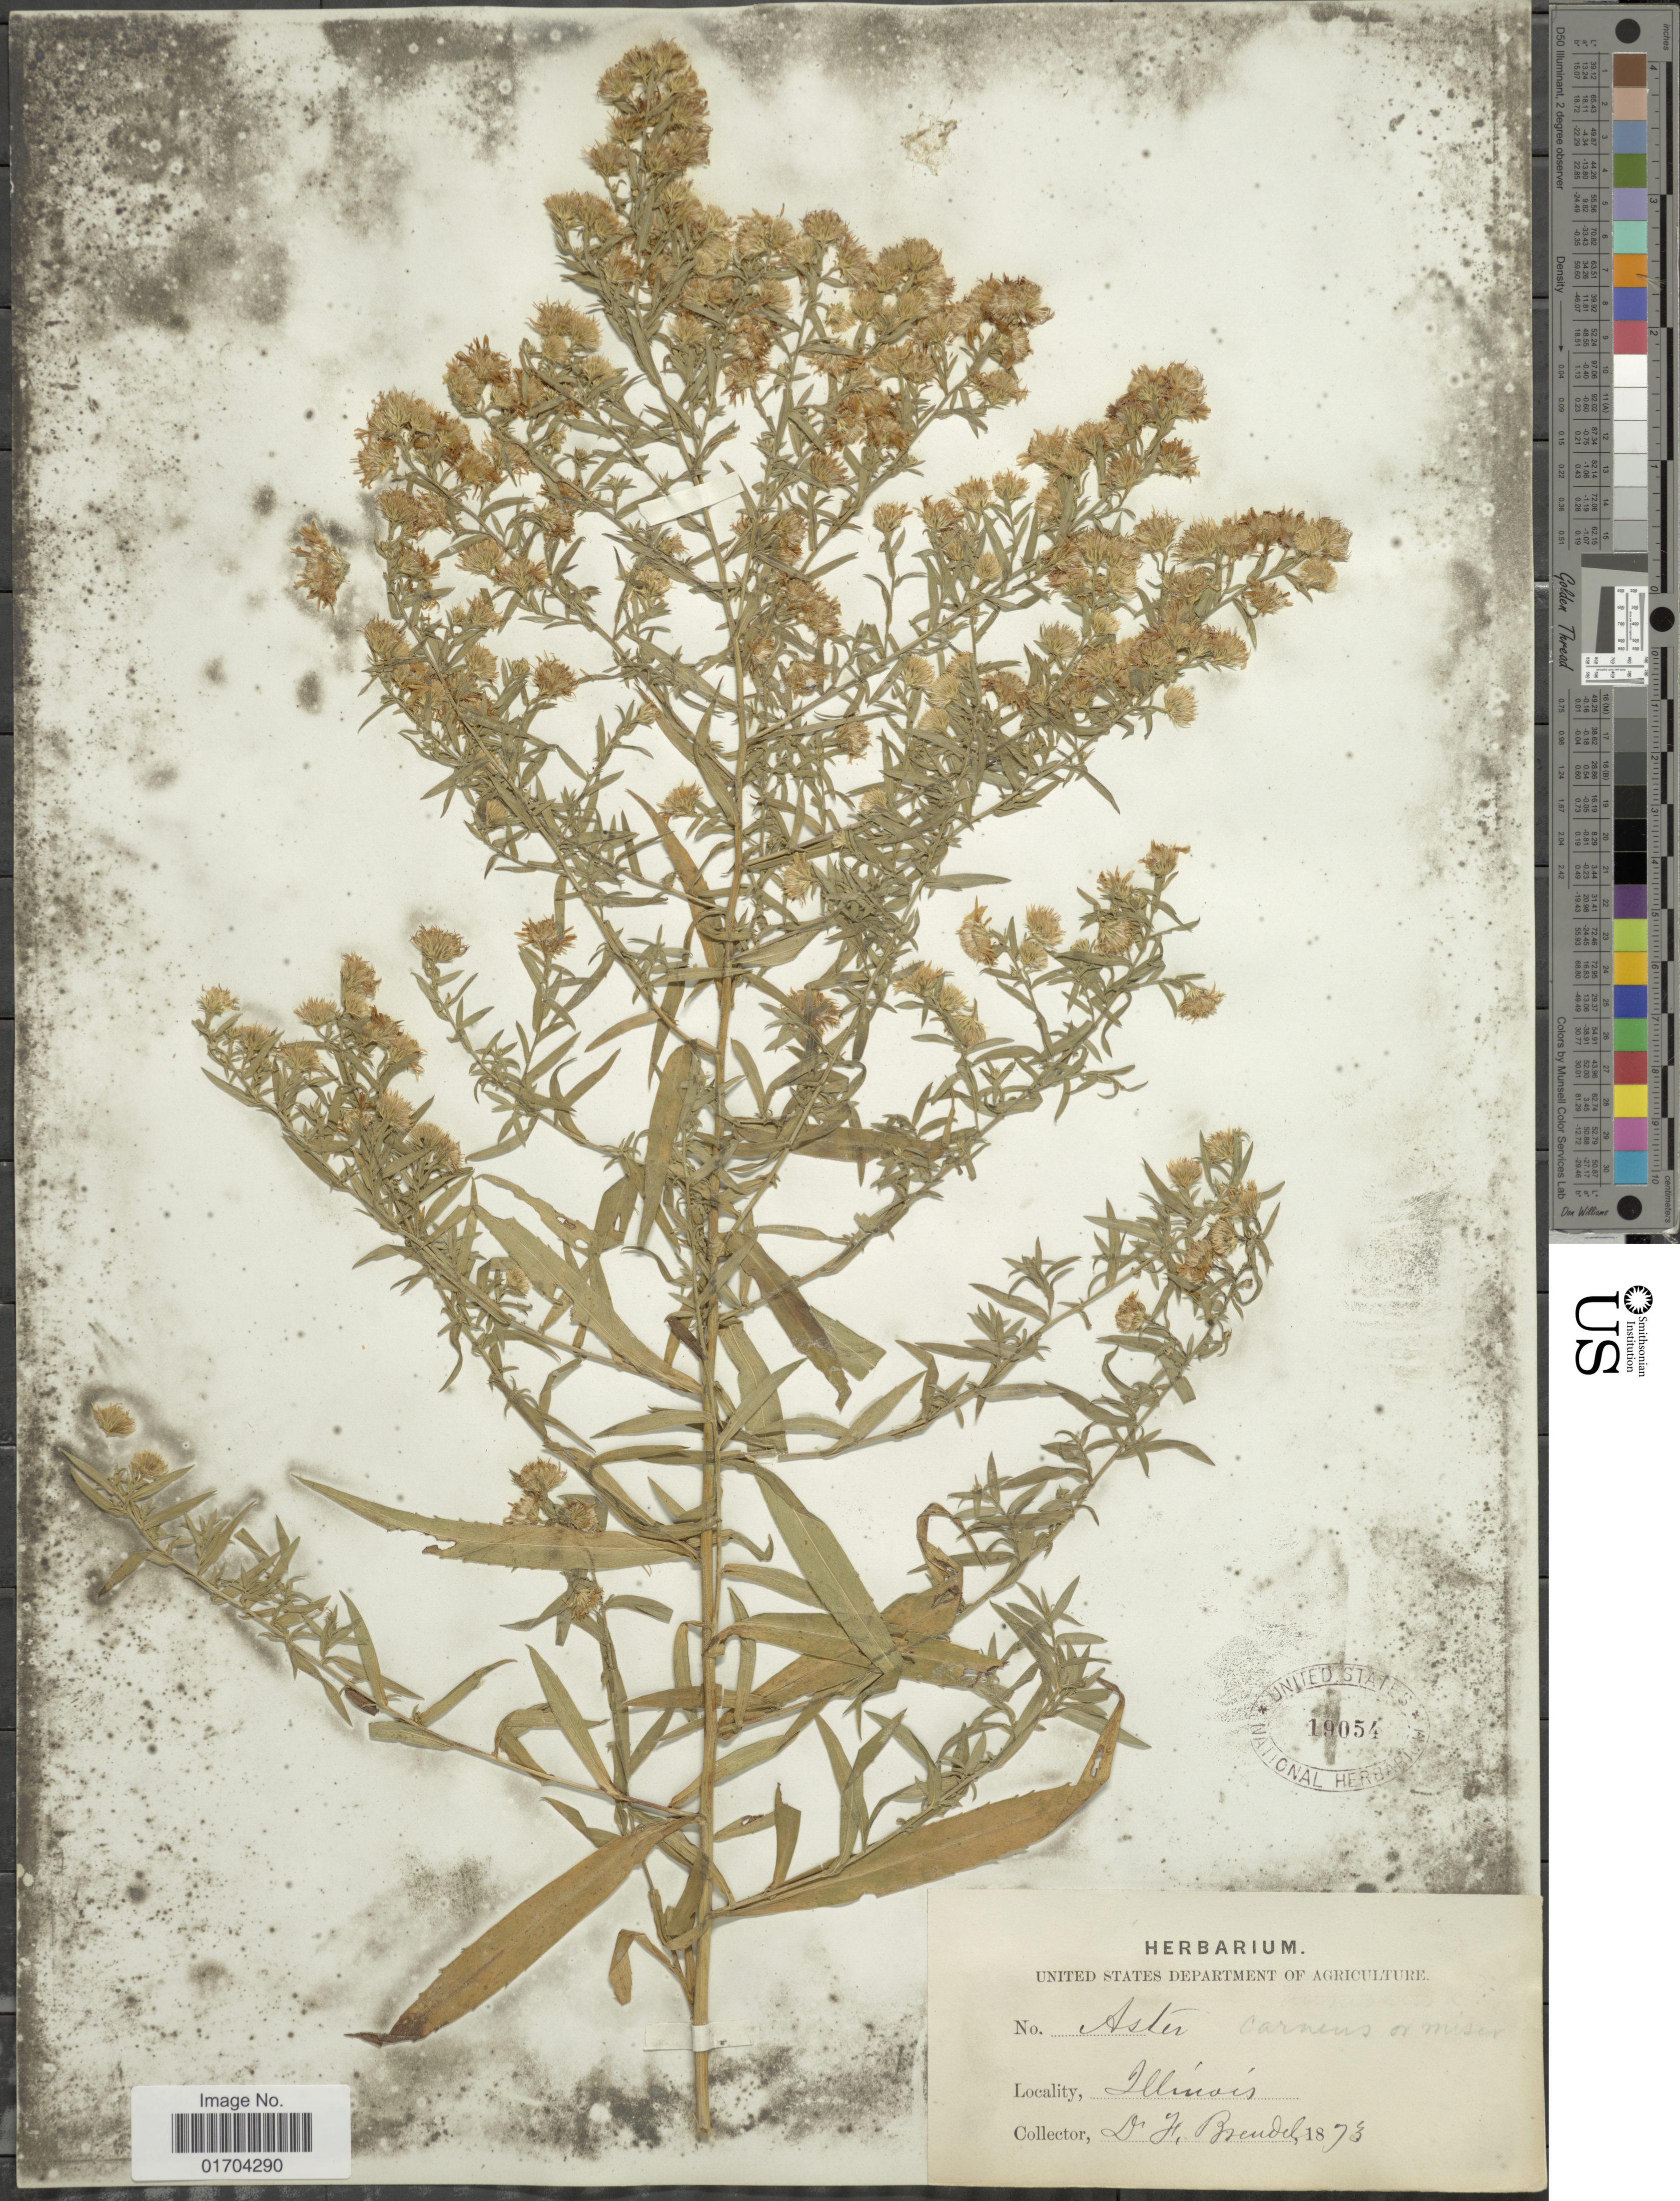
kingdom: Plantae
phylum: Tracheophyta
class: Magnoliopsida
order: Asterales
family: Asteraceae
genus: Symphyotrichum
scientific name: Symphyotrichum sp.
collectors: D. Brendel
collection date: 1873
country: United States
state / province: Illinois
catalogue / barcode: US 19054